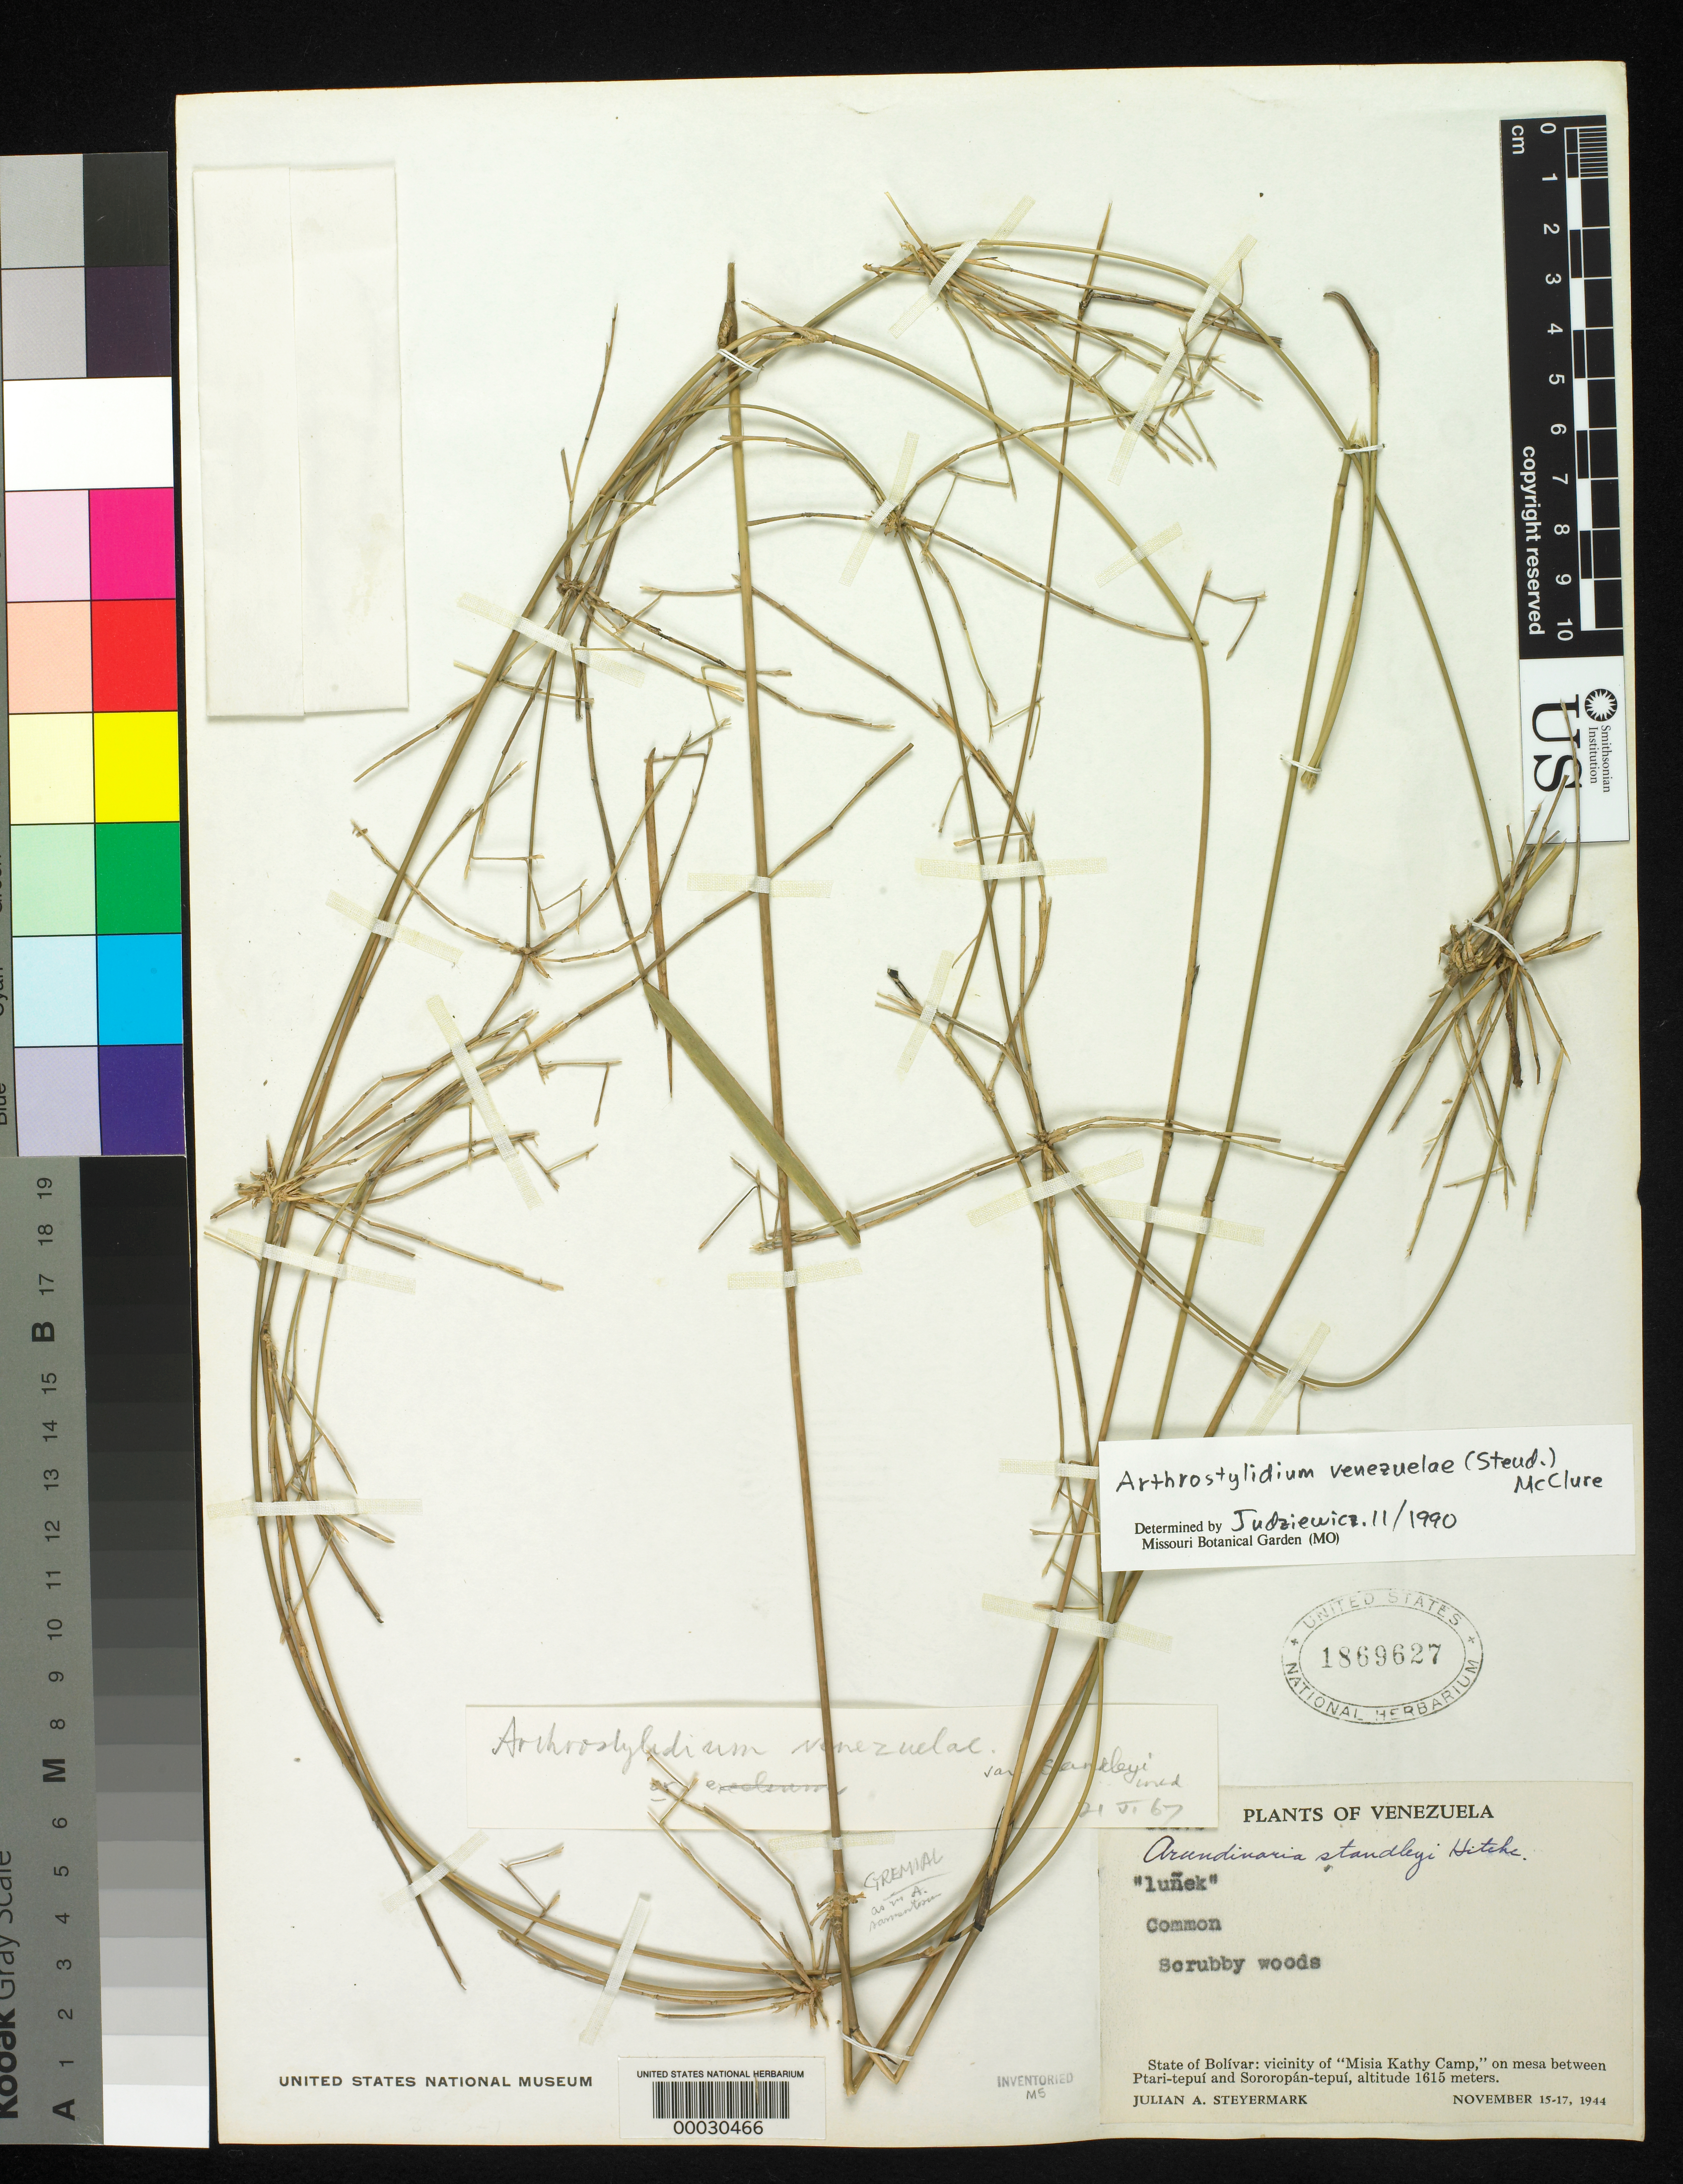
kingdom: Plantae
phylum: Tracheophyta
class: Liliopsida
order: Poales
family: Poaceae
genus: Arthrostylidium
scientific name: Arthrostylidium pubescens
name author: Rupr.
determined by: Judziewicz, E. J.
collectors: J. Steyermark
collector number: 60270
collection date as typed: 15 Nov 1944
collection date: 1944-11-15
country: Venezuela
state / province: Bolivar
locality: Vicinity of "misia kathy camp" between ptari-tepui and sororopan-tepui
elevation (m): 1615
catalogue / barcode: US 1869627